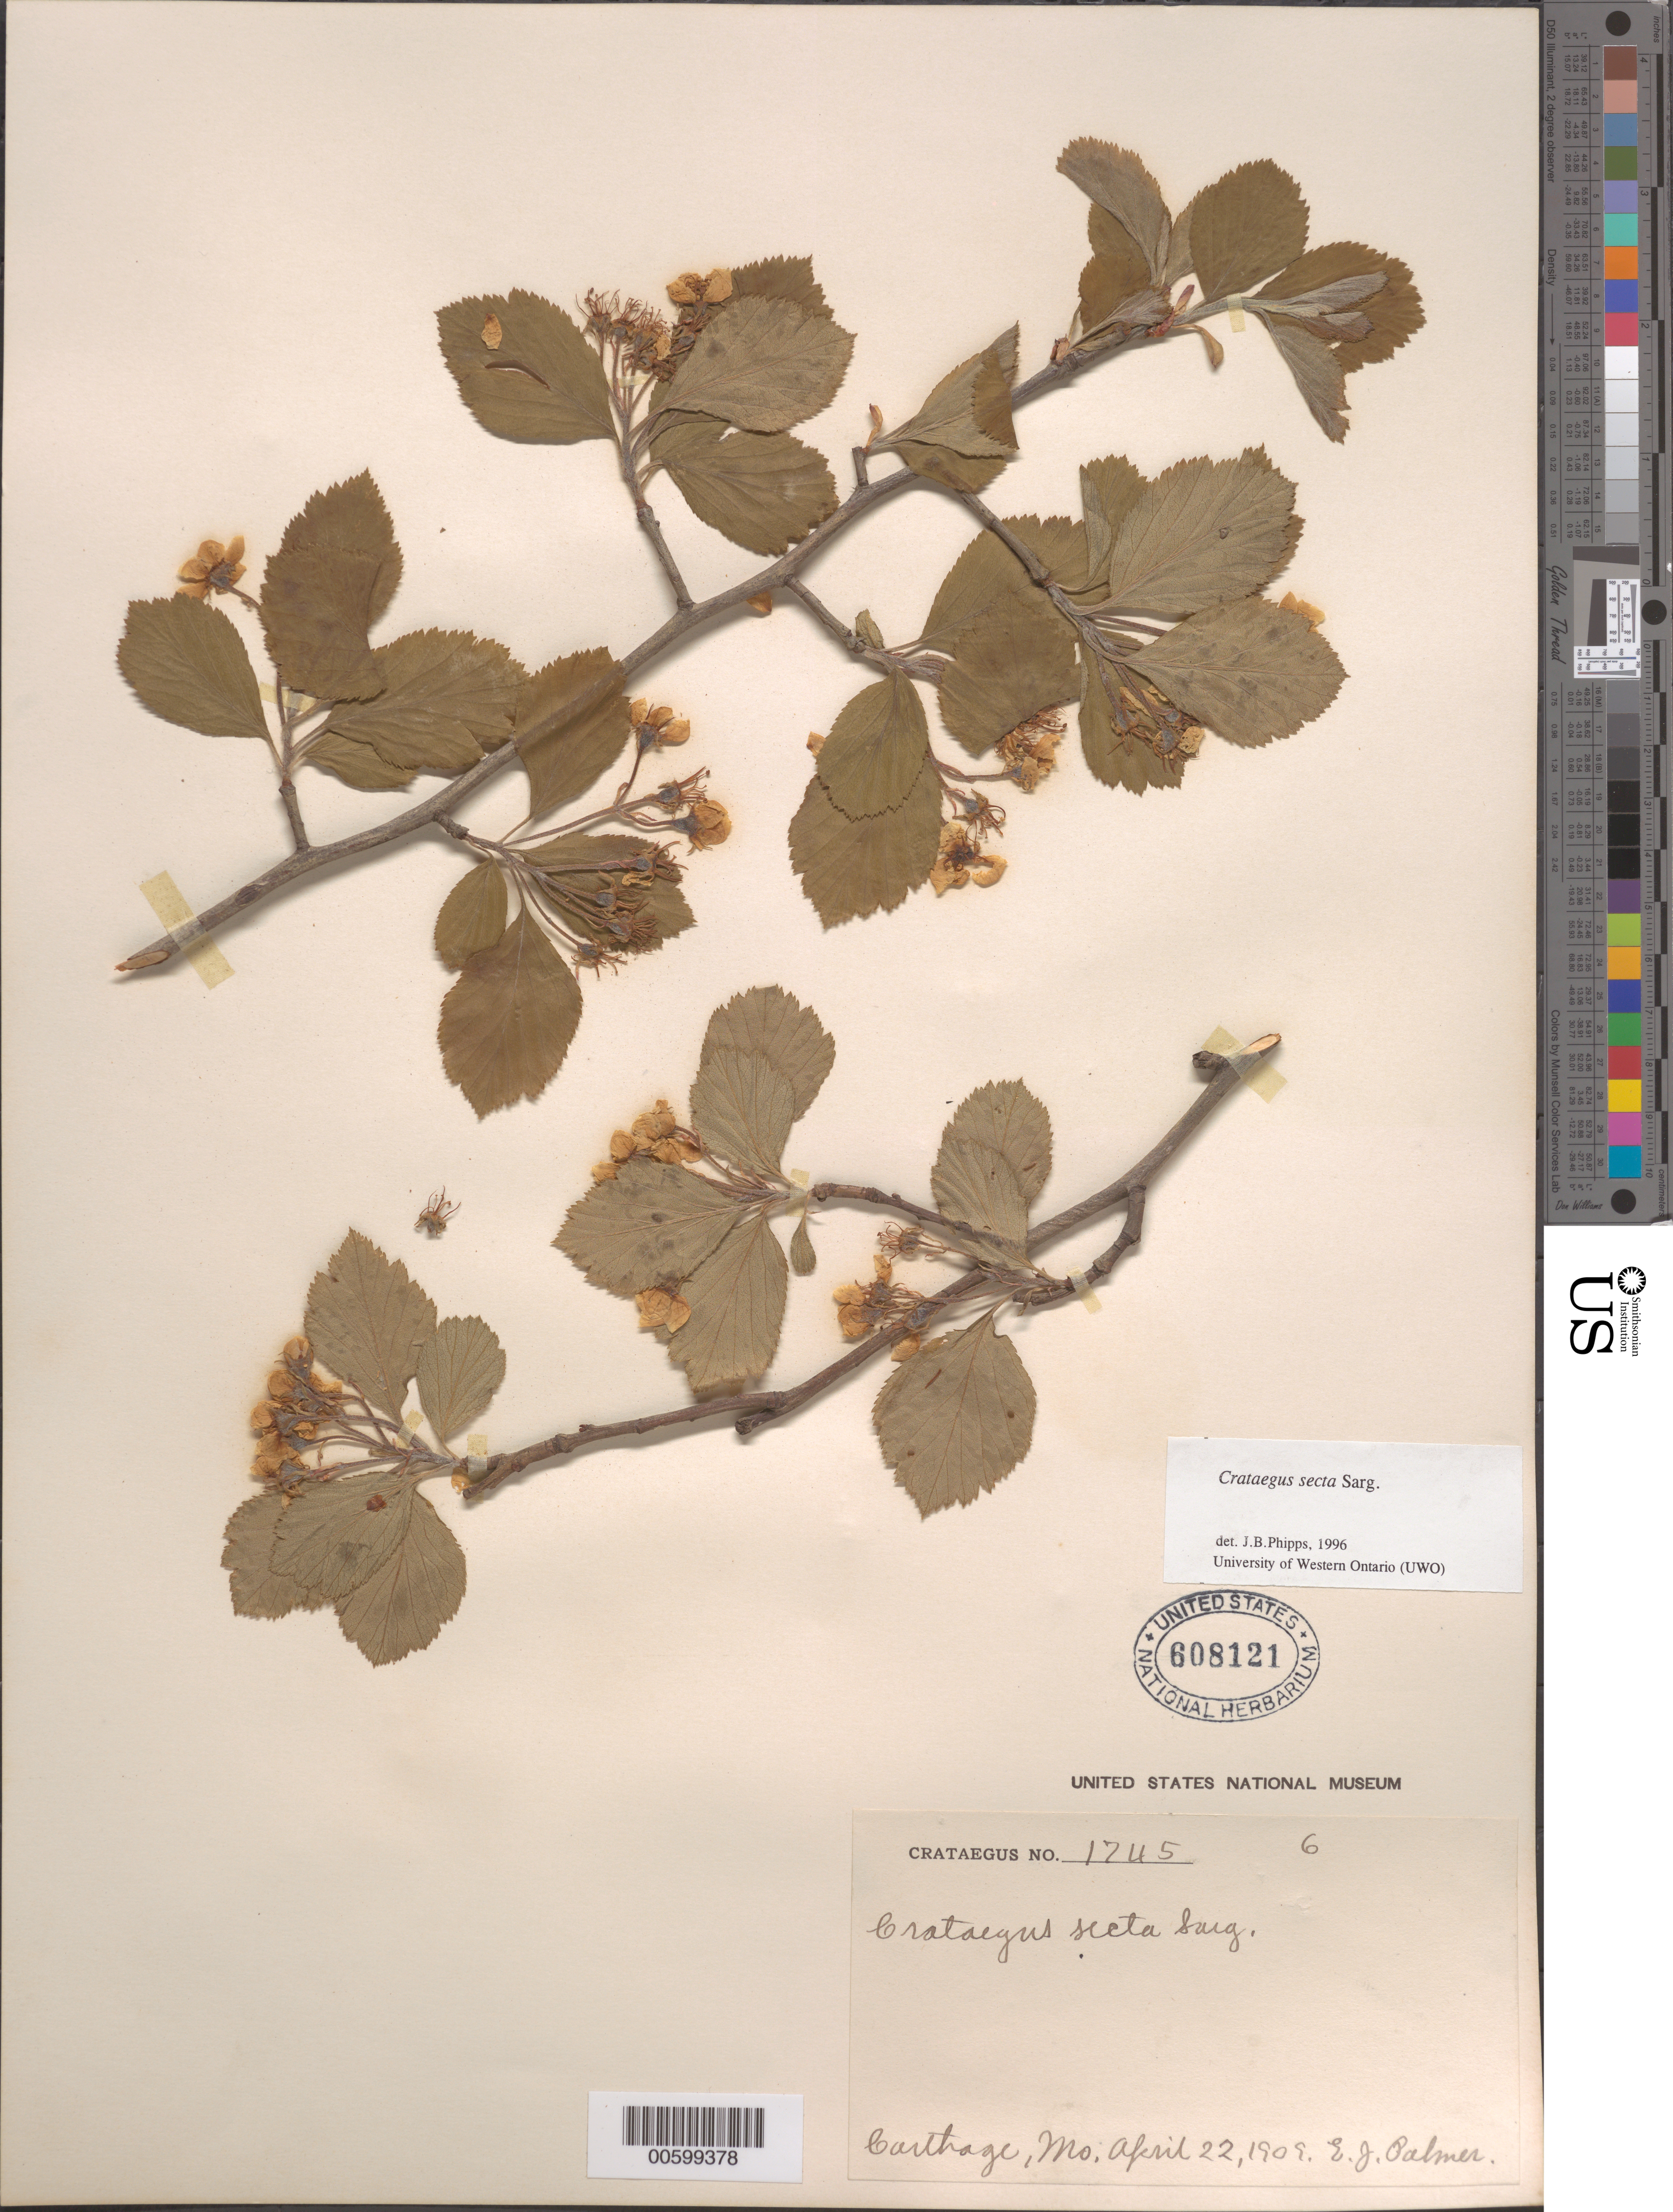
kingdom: Plantae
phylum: Tracheophyta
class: Magnoliopsida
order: Rosales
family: Rosaceae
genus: Crataegus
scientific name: Crataegus collina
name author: Chapm.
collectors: E. J. Palmer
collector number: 1745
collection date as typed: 22 Apr 1909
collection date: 1909-04-22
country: United States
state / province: Missouri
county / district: Jasper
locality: Carthage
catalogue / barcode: US 608121